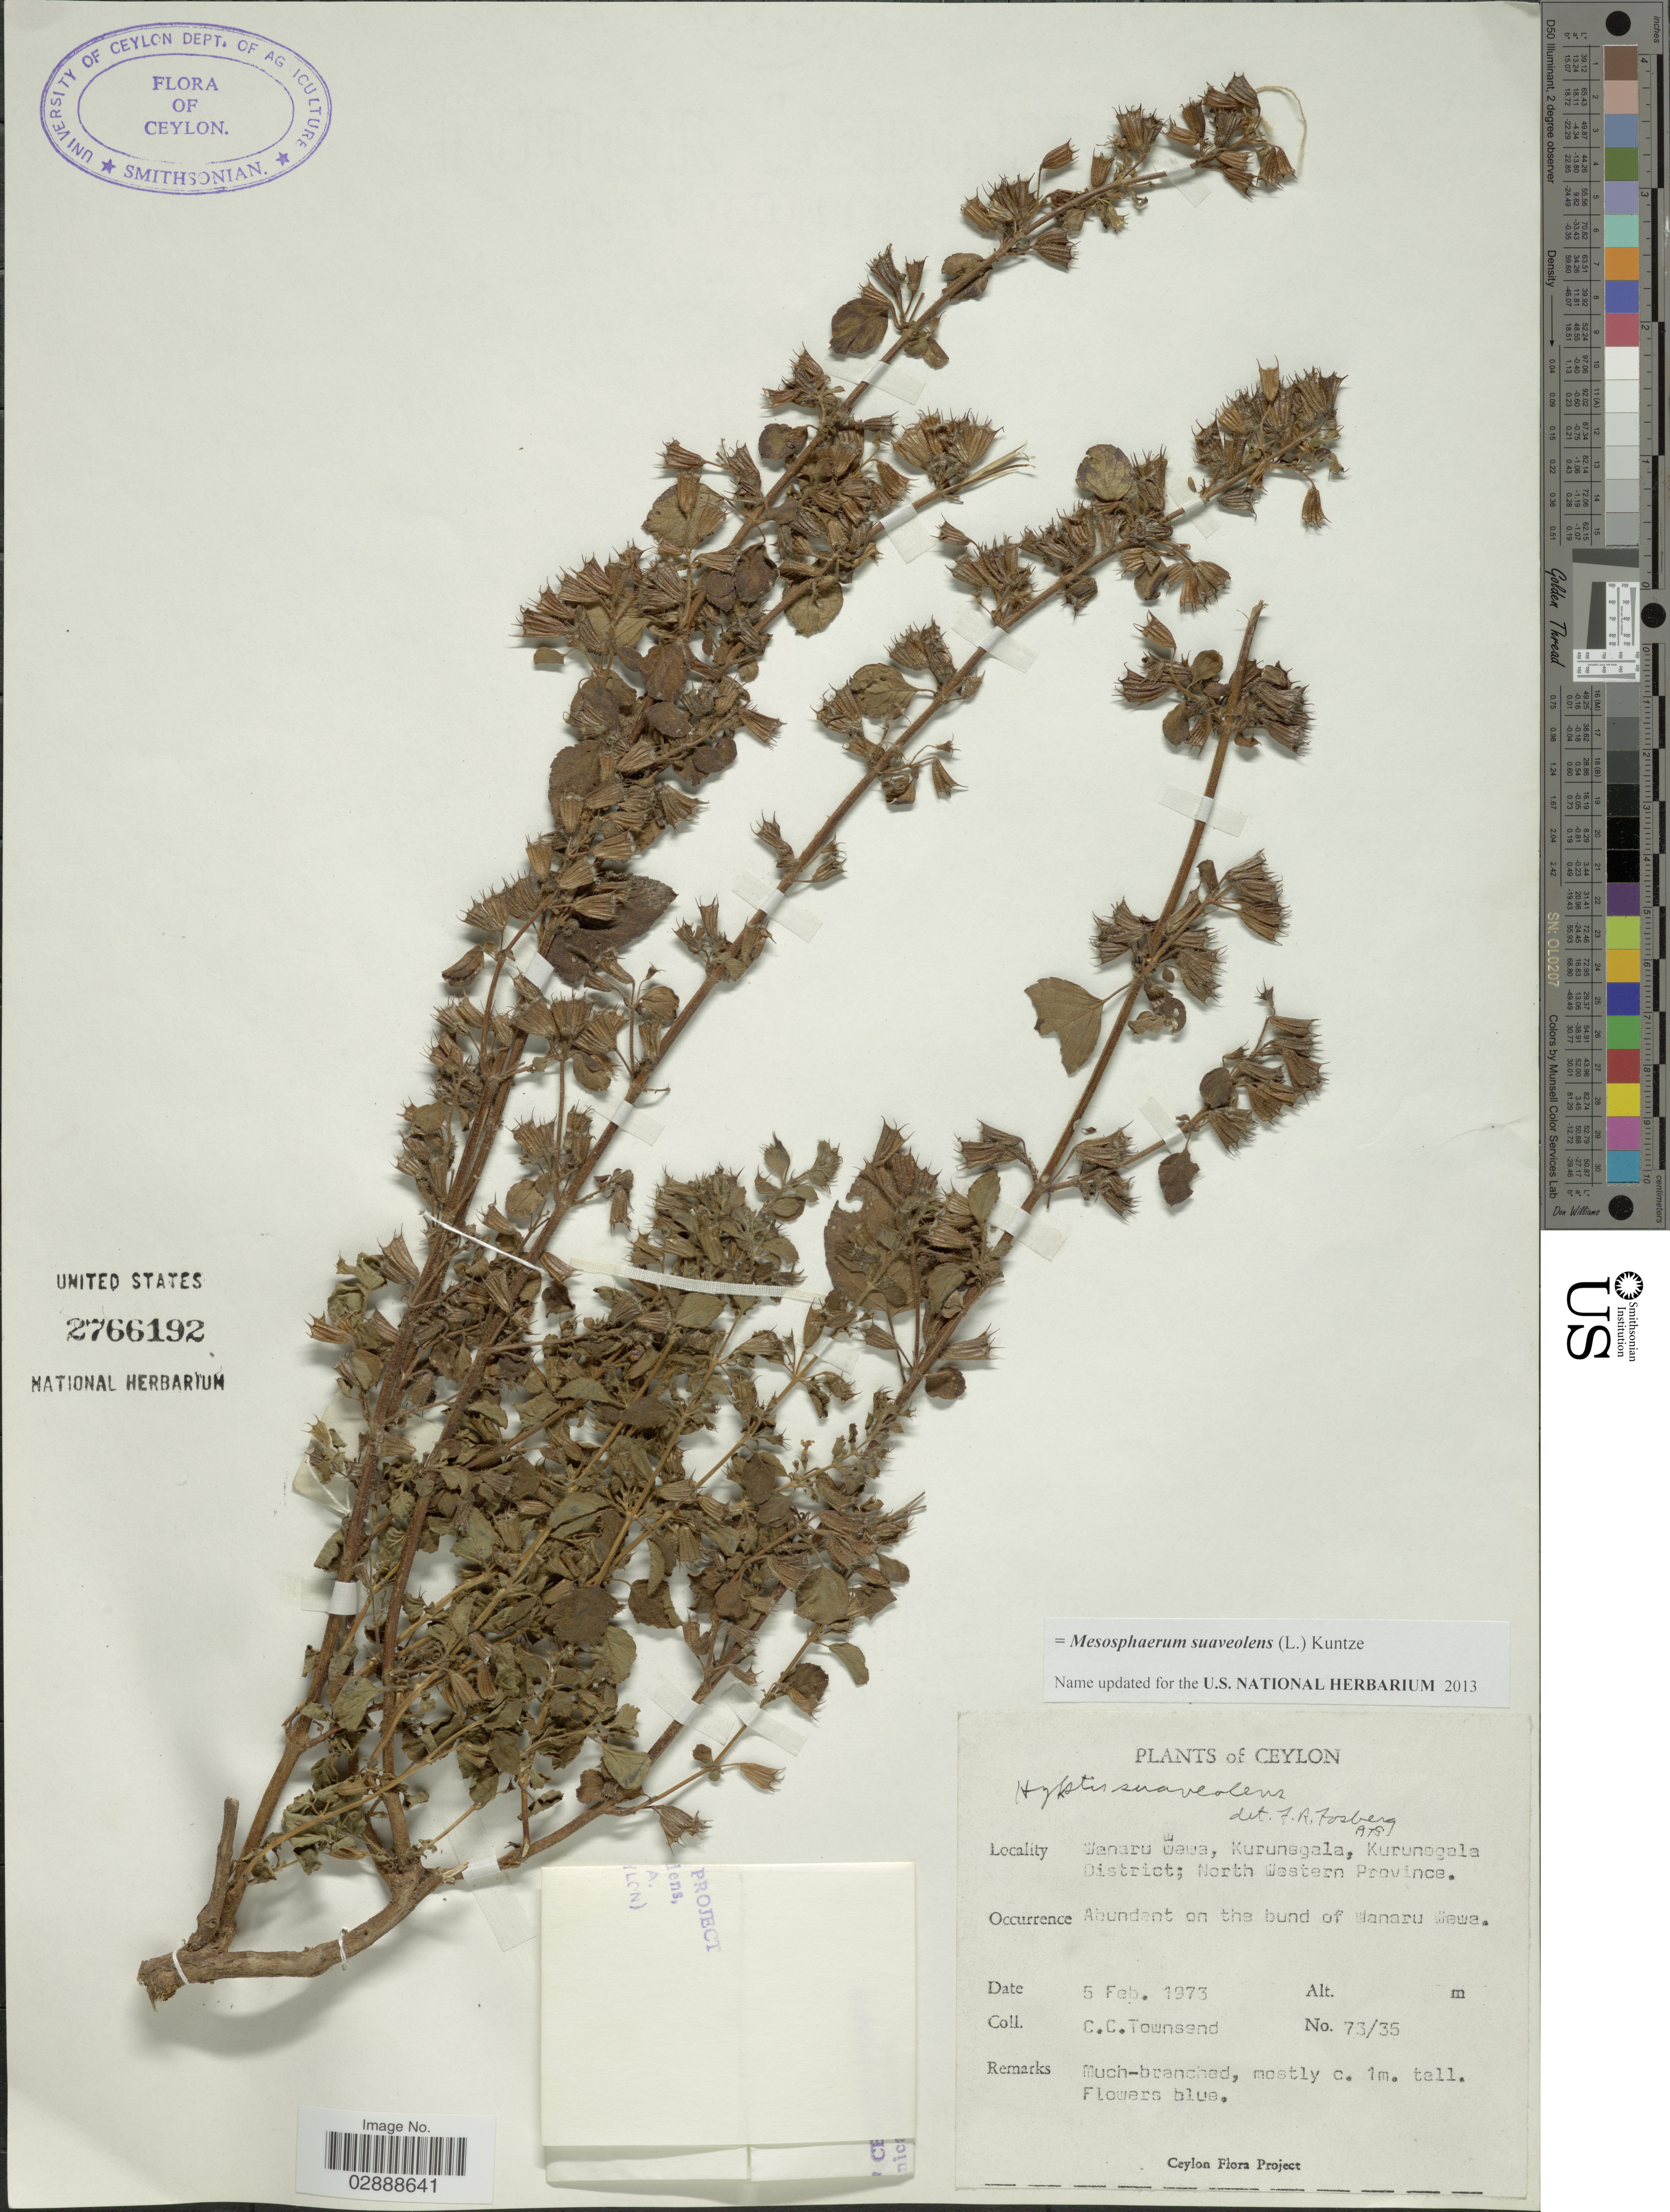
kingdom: Plantae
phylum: Tracheophyta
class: Magnoliopsida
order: Lamiales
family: Lamiaceae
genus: Mesosphaerum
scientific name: Mesosphaerum suaveolens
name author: (L.) Kuntze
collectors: C. Townsend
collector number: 73/35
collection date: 1972-02-05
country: Sri Lanka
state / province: North Western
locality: Ceylon, Wanaru wawa, Kurunegala, Kurunegala District, Abundant on the bund of Wanaru Wewa.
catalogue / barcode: US 2766192